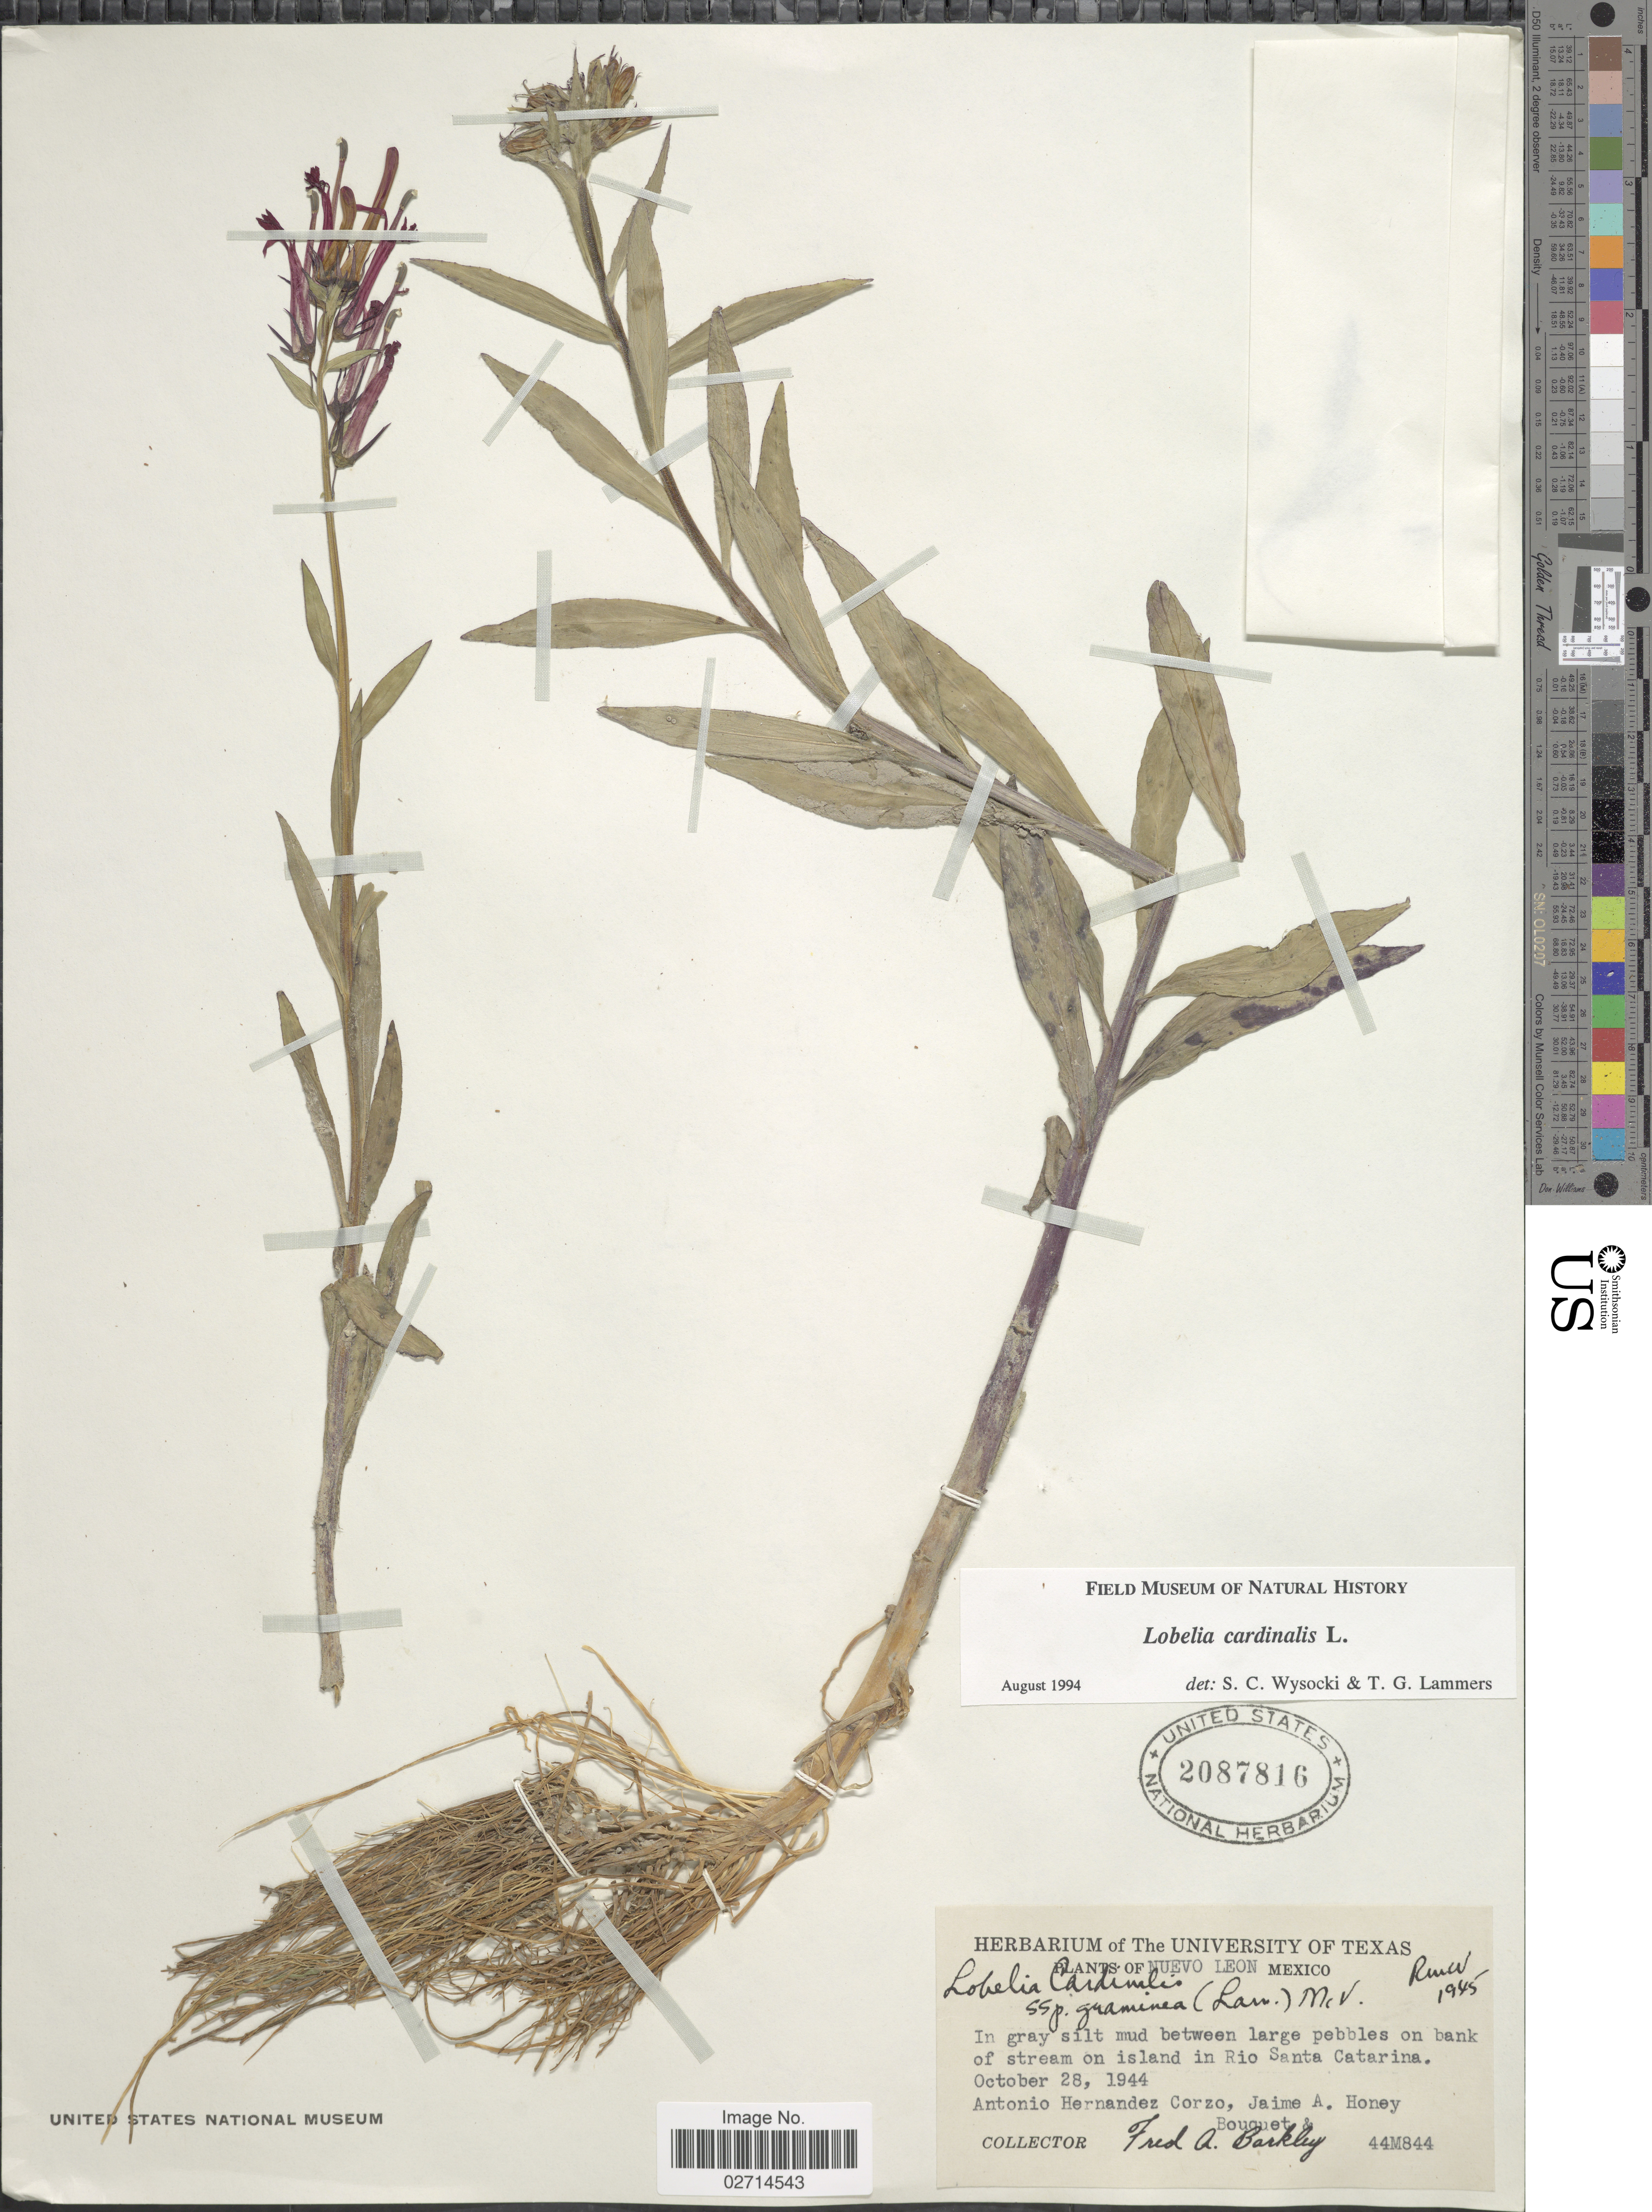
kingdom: Plantae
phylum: Tracheophyta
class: Magnoliopsida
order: Asterales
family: Campanulaceae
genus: Lobelia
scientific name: Lobelia cardinalis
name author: L.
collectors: A. Hernandez-Corzo, Honey Bouquet, J. A. & F. A. Barkley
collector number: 44M844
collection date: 1944-10-28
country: Mexico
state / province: Nuevo León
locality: In gray silt mud between large pebbles on bank of stream on island in Rio Santa Catarina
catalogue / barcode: US 2087816